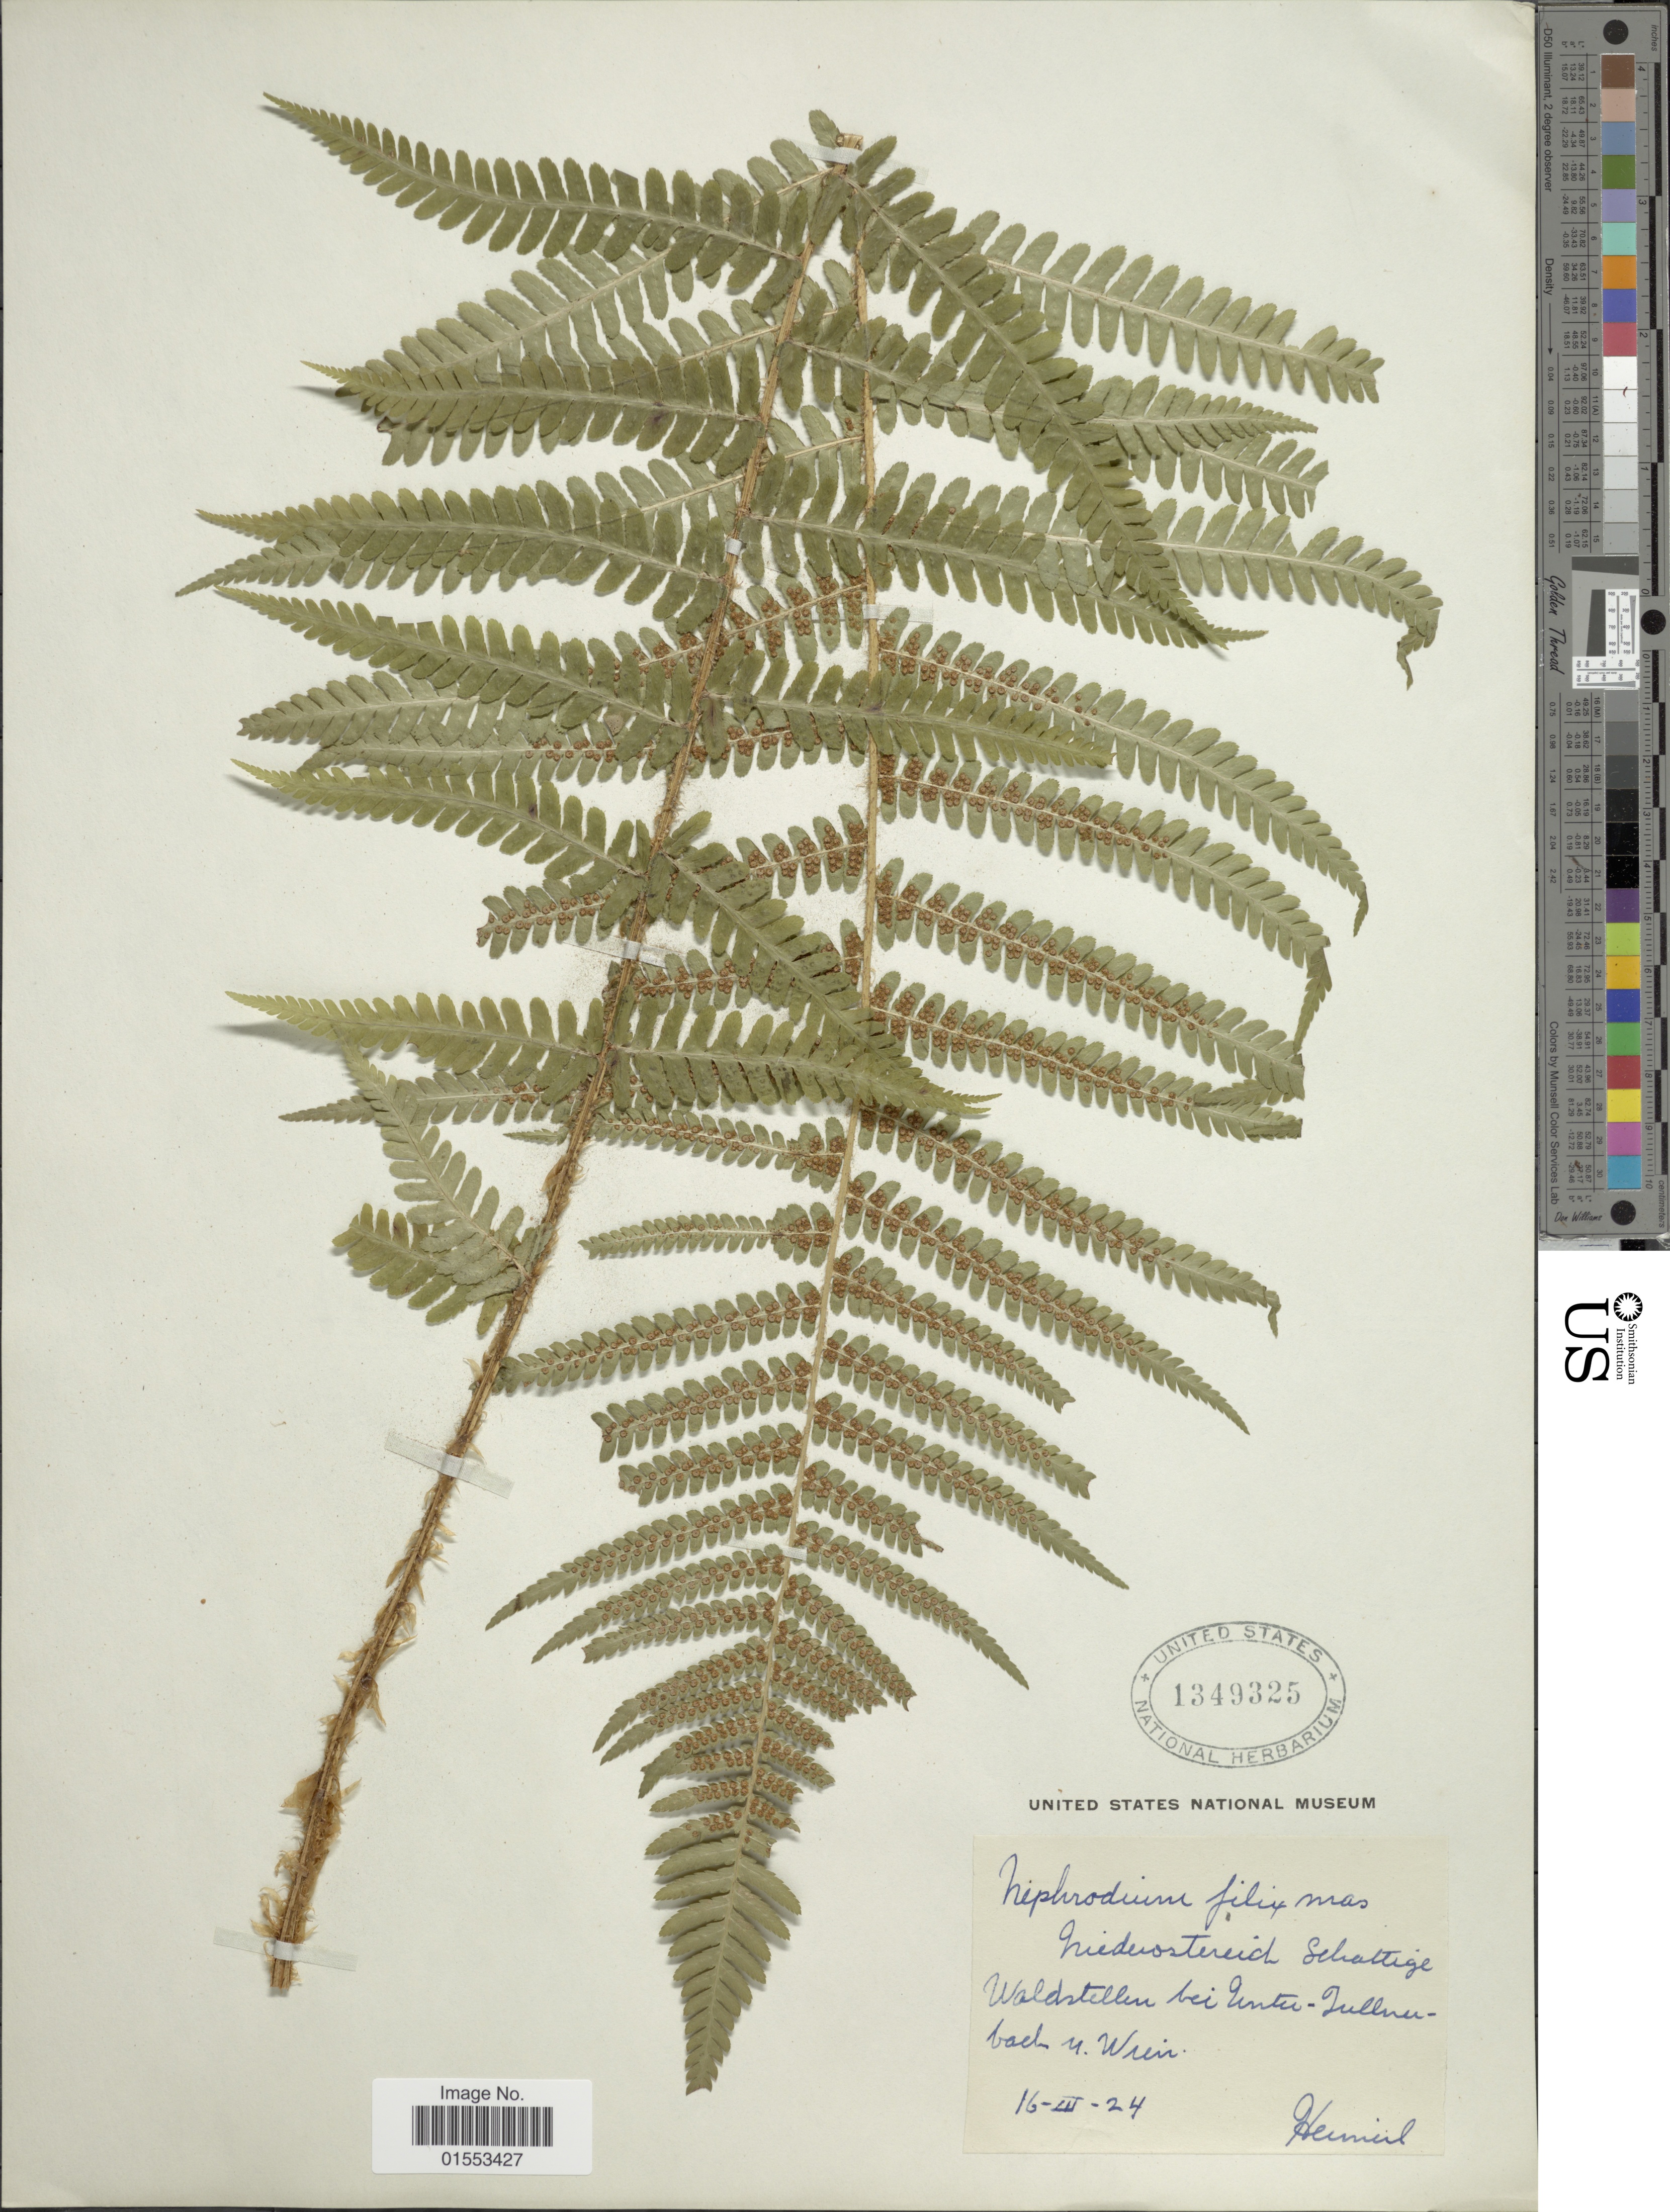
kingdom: Plantae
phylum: Tracheophyta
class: Polypodiopsida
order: Polypodiales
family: Dryopteridaceae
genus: Dryopteris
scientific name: Dryopteris filix-mas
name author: (L.) Schott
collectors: Heumirl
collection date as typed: Transcribed d/m/y: 16/3/24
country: Austria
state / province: Wien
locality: Niederosterreich Scahttige Waldstellen bei Unter-Jullner-bach u. Wien. [interpreted]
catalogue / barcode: US 1349325